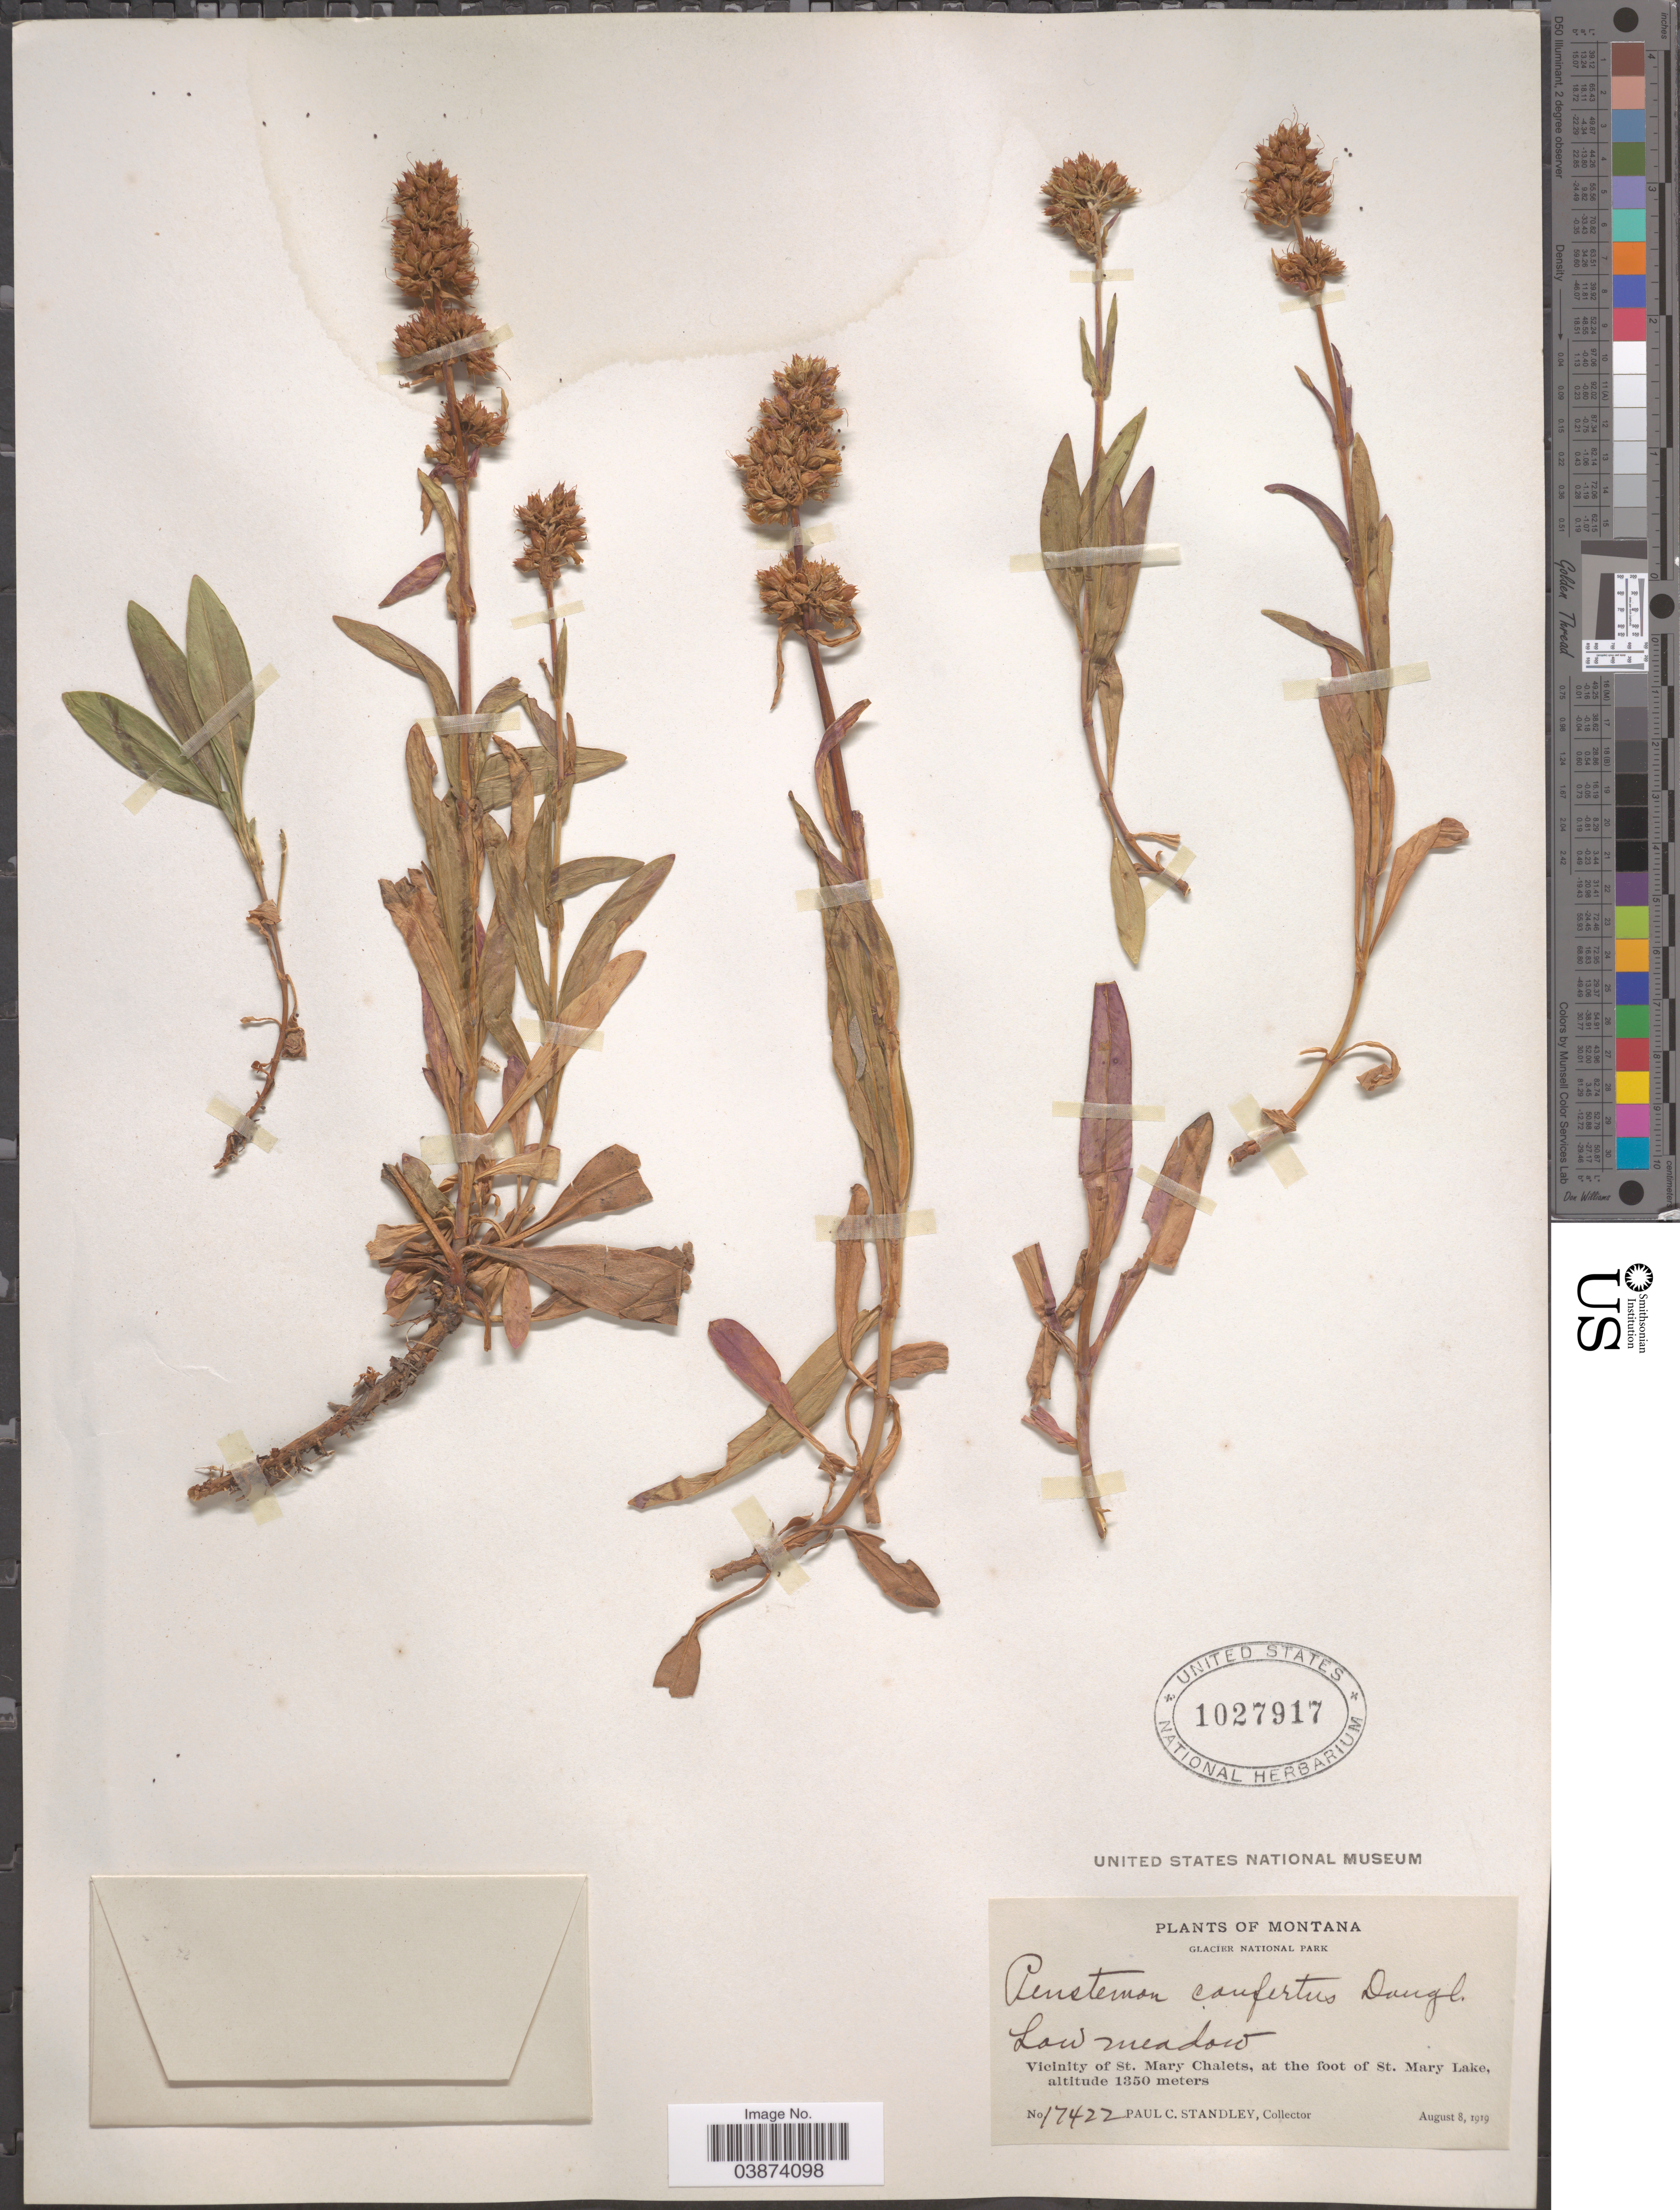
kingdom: Plantae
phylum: Tracheophyta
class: Magnoliopsida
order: Lamiales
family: Plantaginaceae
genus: Penstemon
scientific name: Penstemon confertus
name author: Douglas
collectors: P. C. Standley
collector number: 17422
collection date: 1919-08-08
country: United States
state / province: Montana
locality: Glacier National Park. Vicinity of St. Mary Chalets, at the foot of St. Mary Lake.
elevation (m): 1350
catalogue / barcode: US 1027917